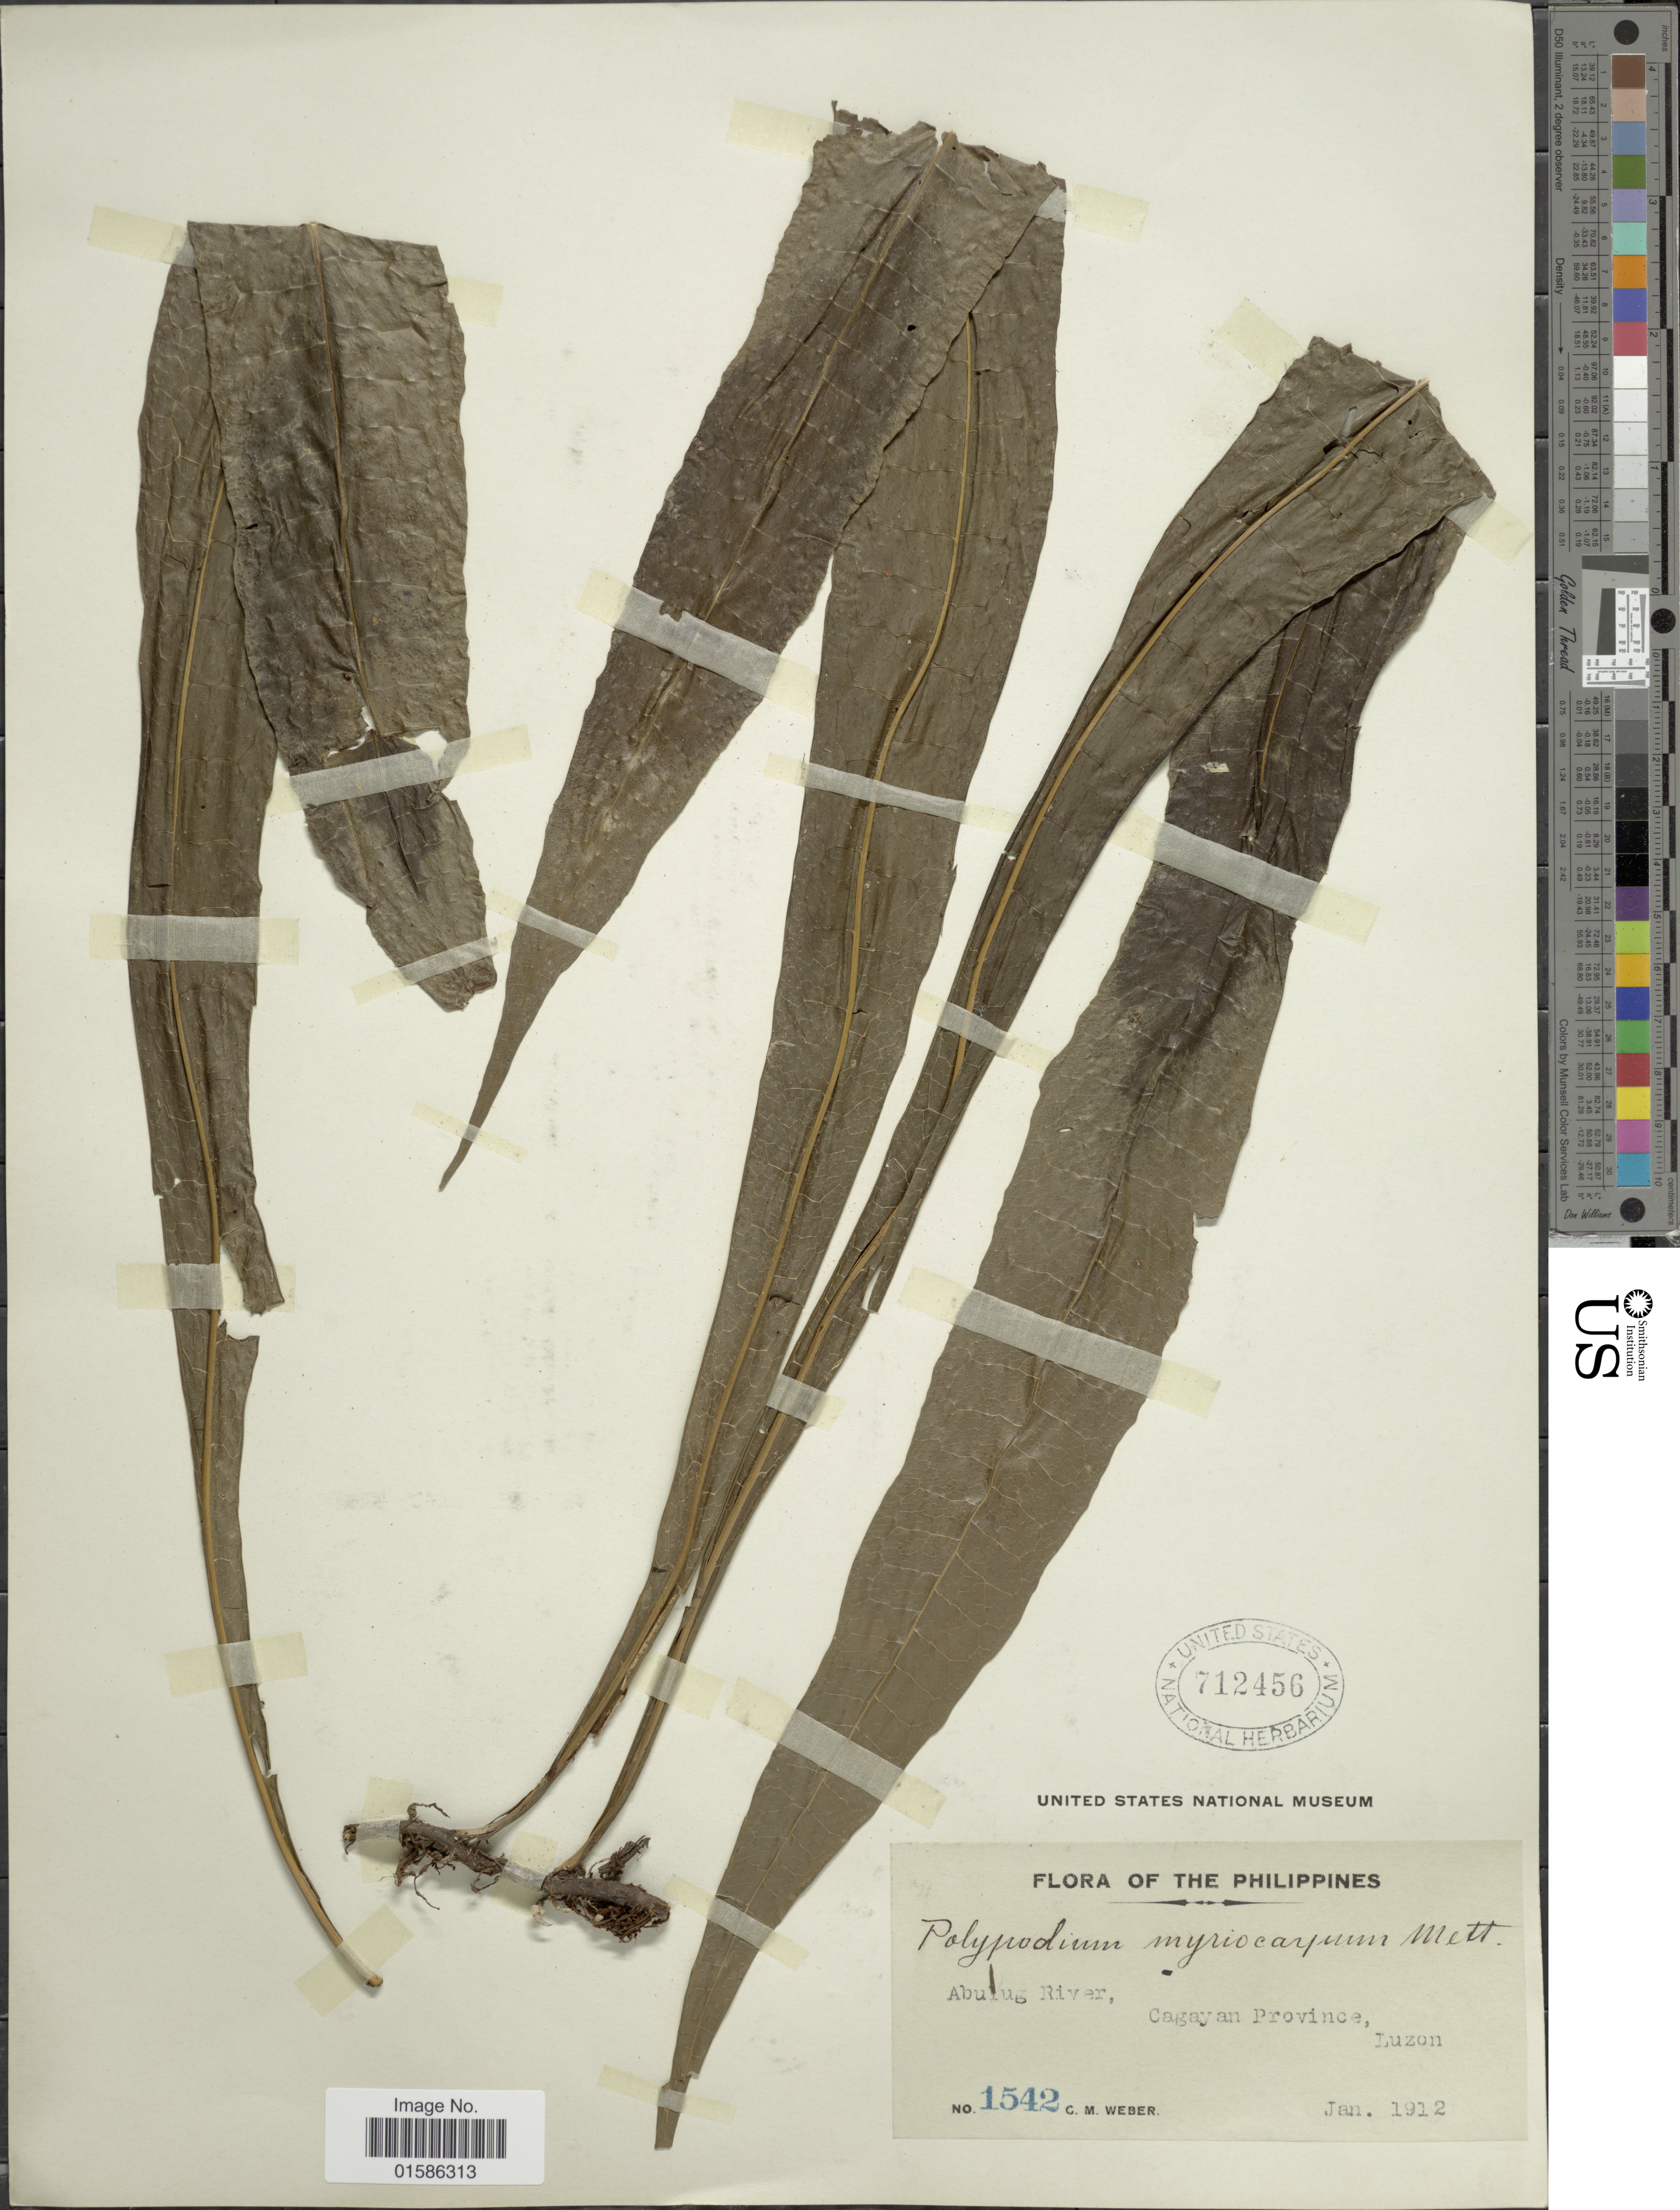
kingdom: Plantae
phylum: Tracheophyta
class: Polypodiopsida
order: Polypodiales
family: Polypodiaceae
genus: Microsorum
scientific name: Microsorum longissimum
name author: Fée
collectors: C. M. Weber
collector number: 1542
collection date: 1912-01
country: Philippines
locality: Abulug River, Cagayan Province, Luzon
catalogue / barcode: US 712456